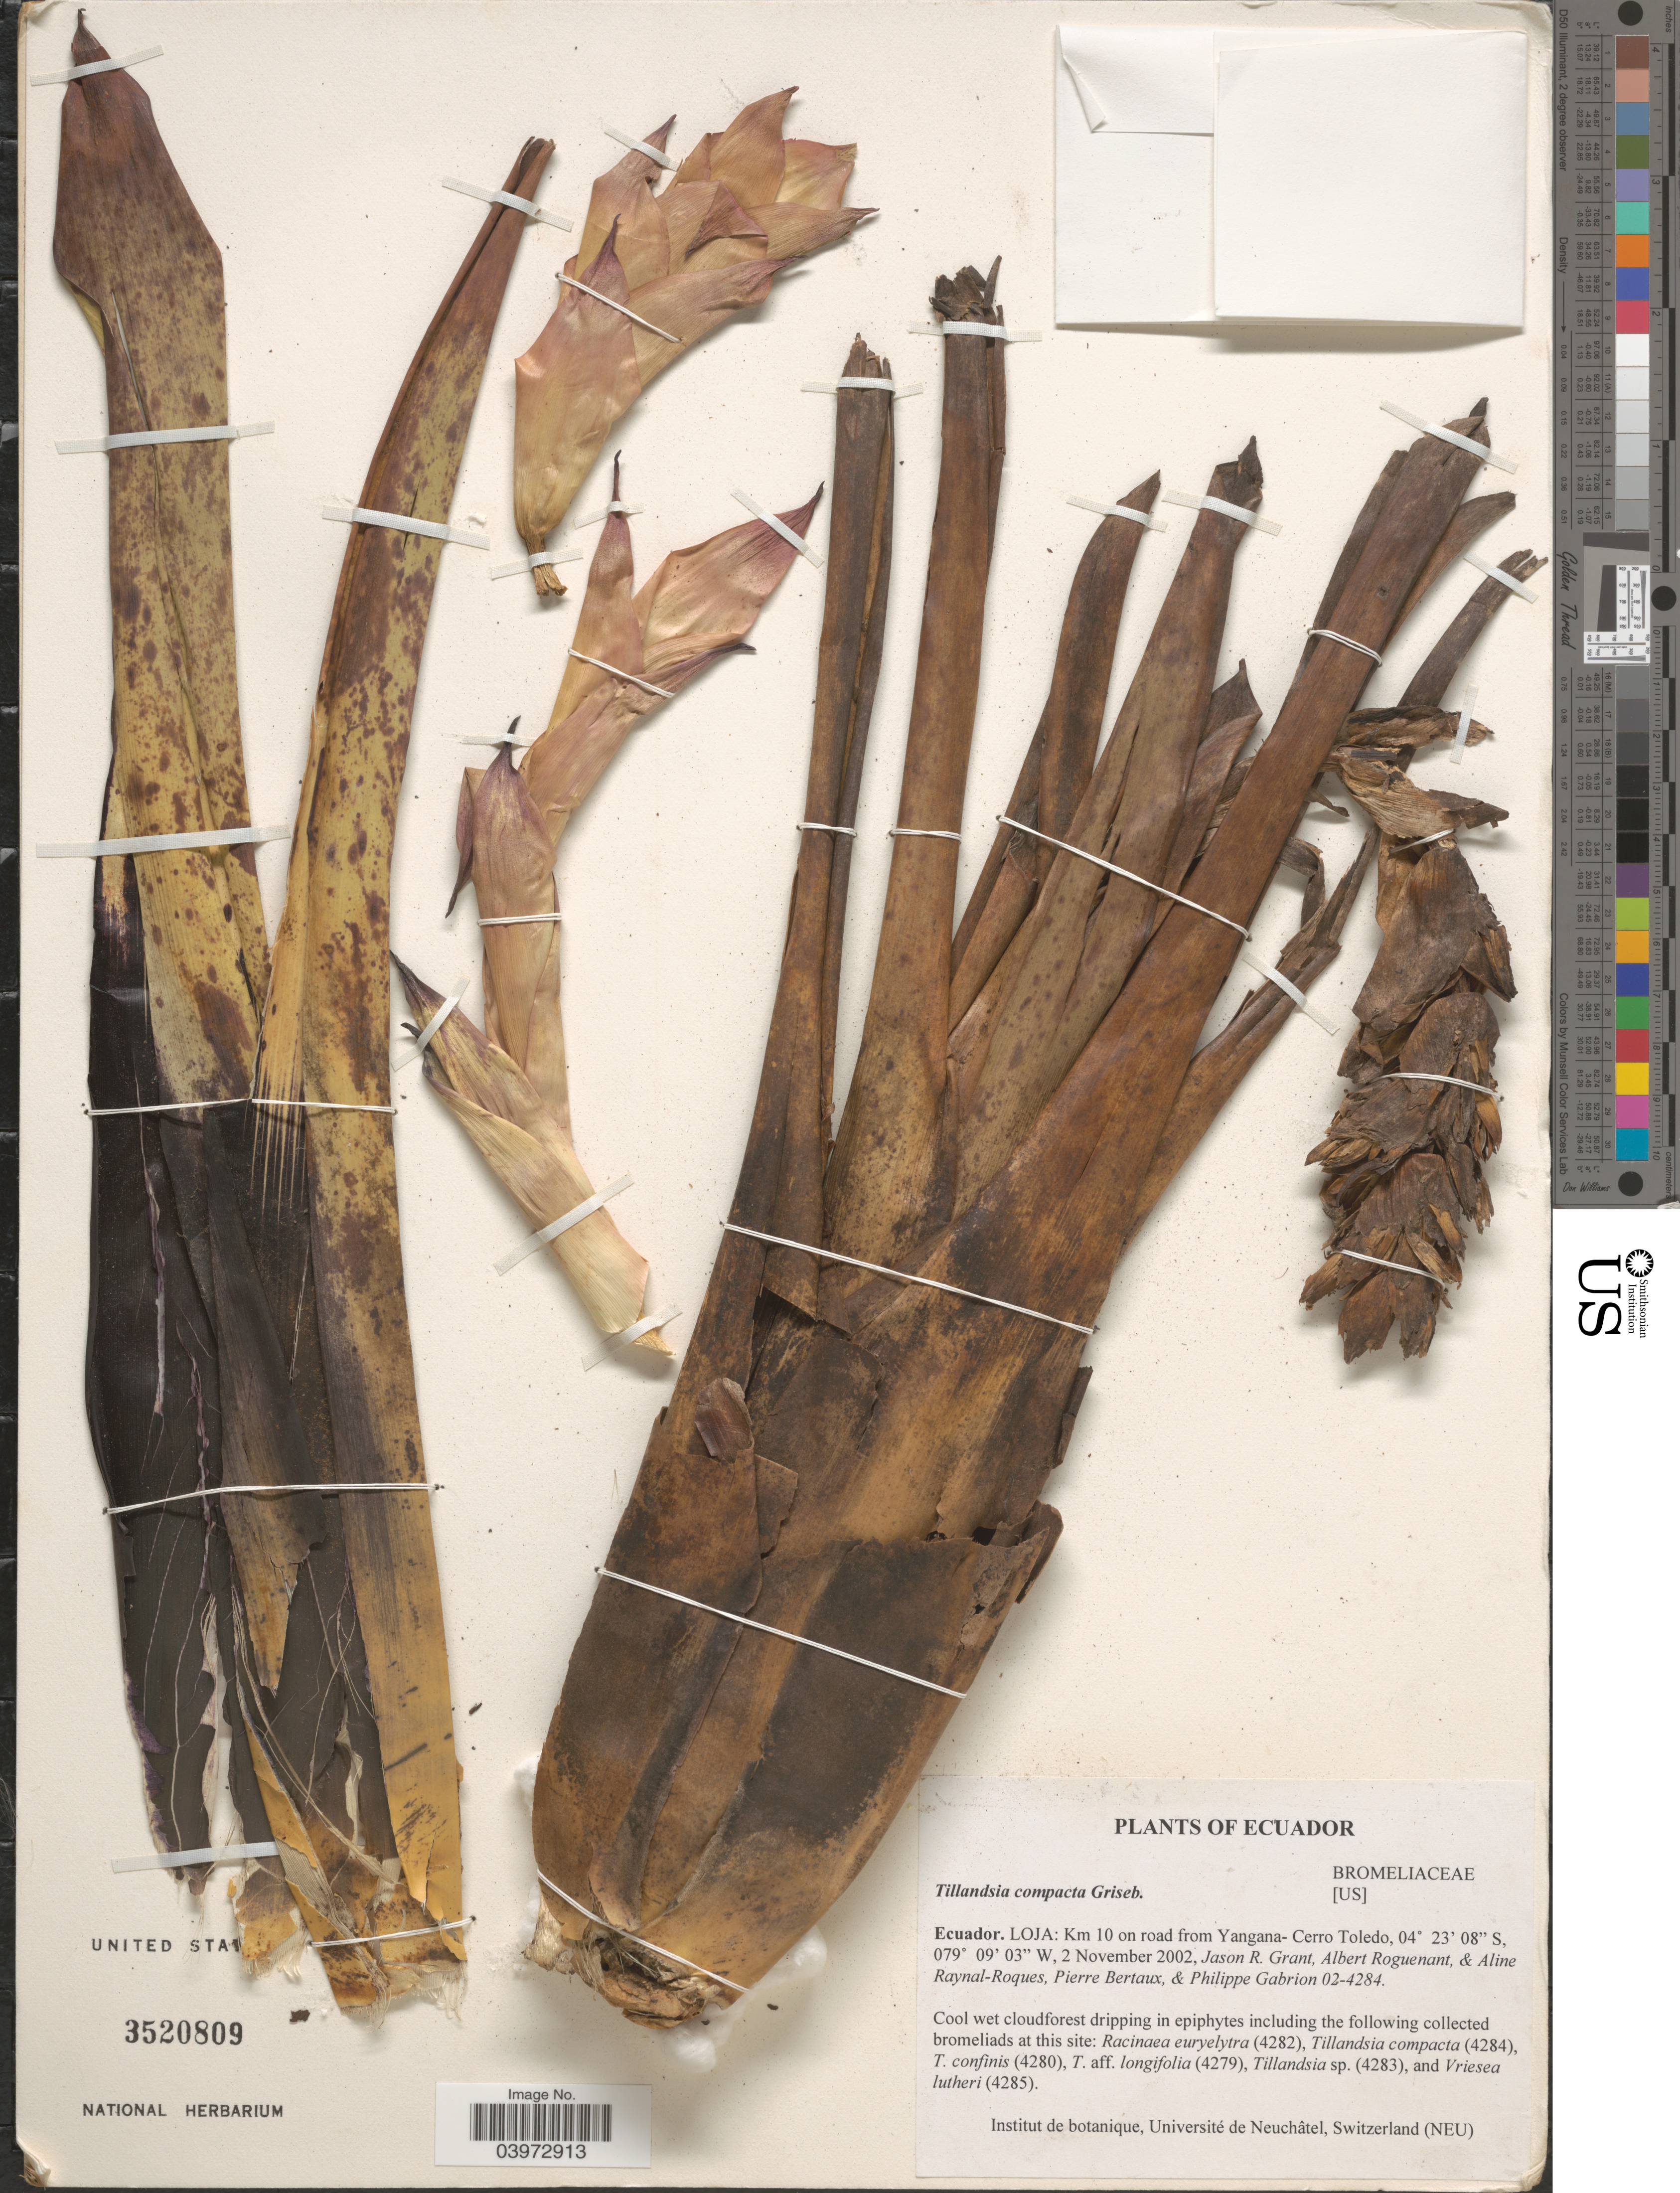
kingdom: Plantae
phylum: Tracheophyta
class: Liliopsida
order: Poales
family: Bromeliaceae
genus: Tillandsia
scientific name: Tillandsia compacta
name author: Griseb.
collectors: J. R. Grant, A. Roguenant, A. M. Raynal, P. Bertaux & P. Gabrion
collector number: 02-4284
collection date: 2002-11-02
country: Ecuador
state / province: Loja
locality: Km 10 on road from Yangana-Cerro Toledo.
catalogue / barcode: US 3520809